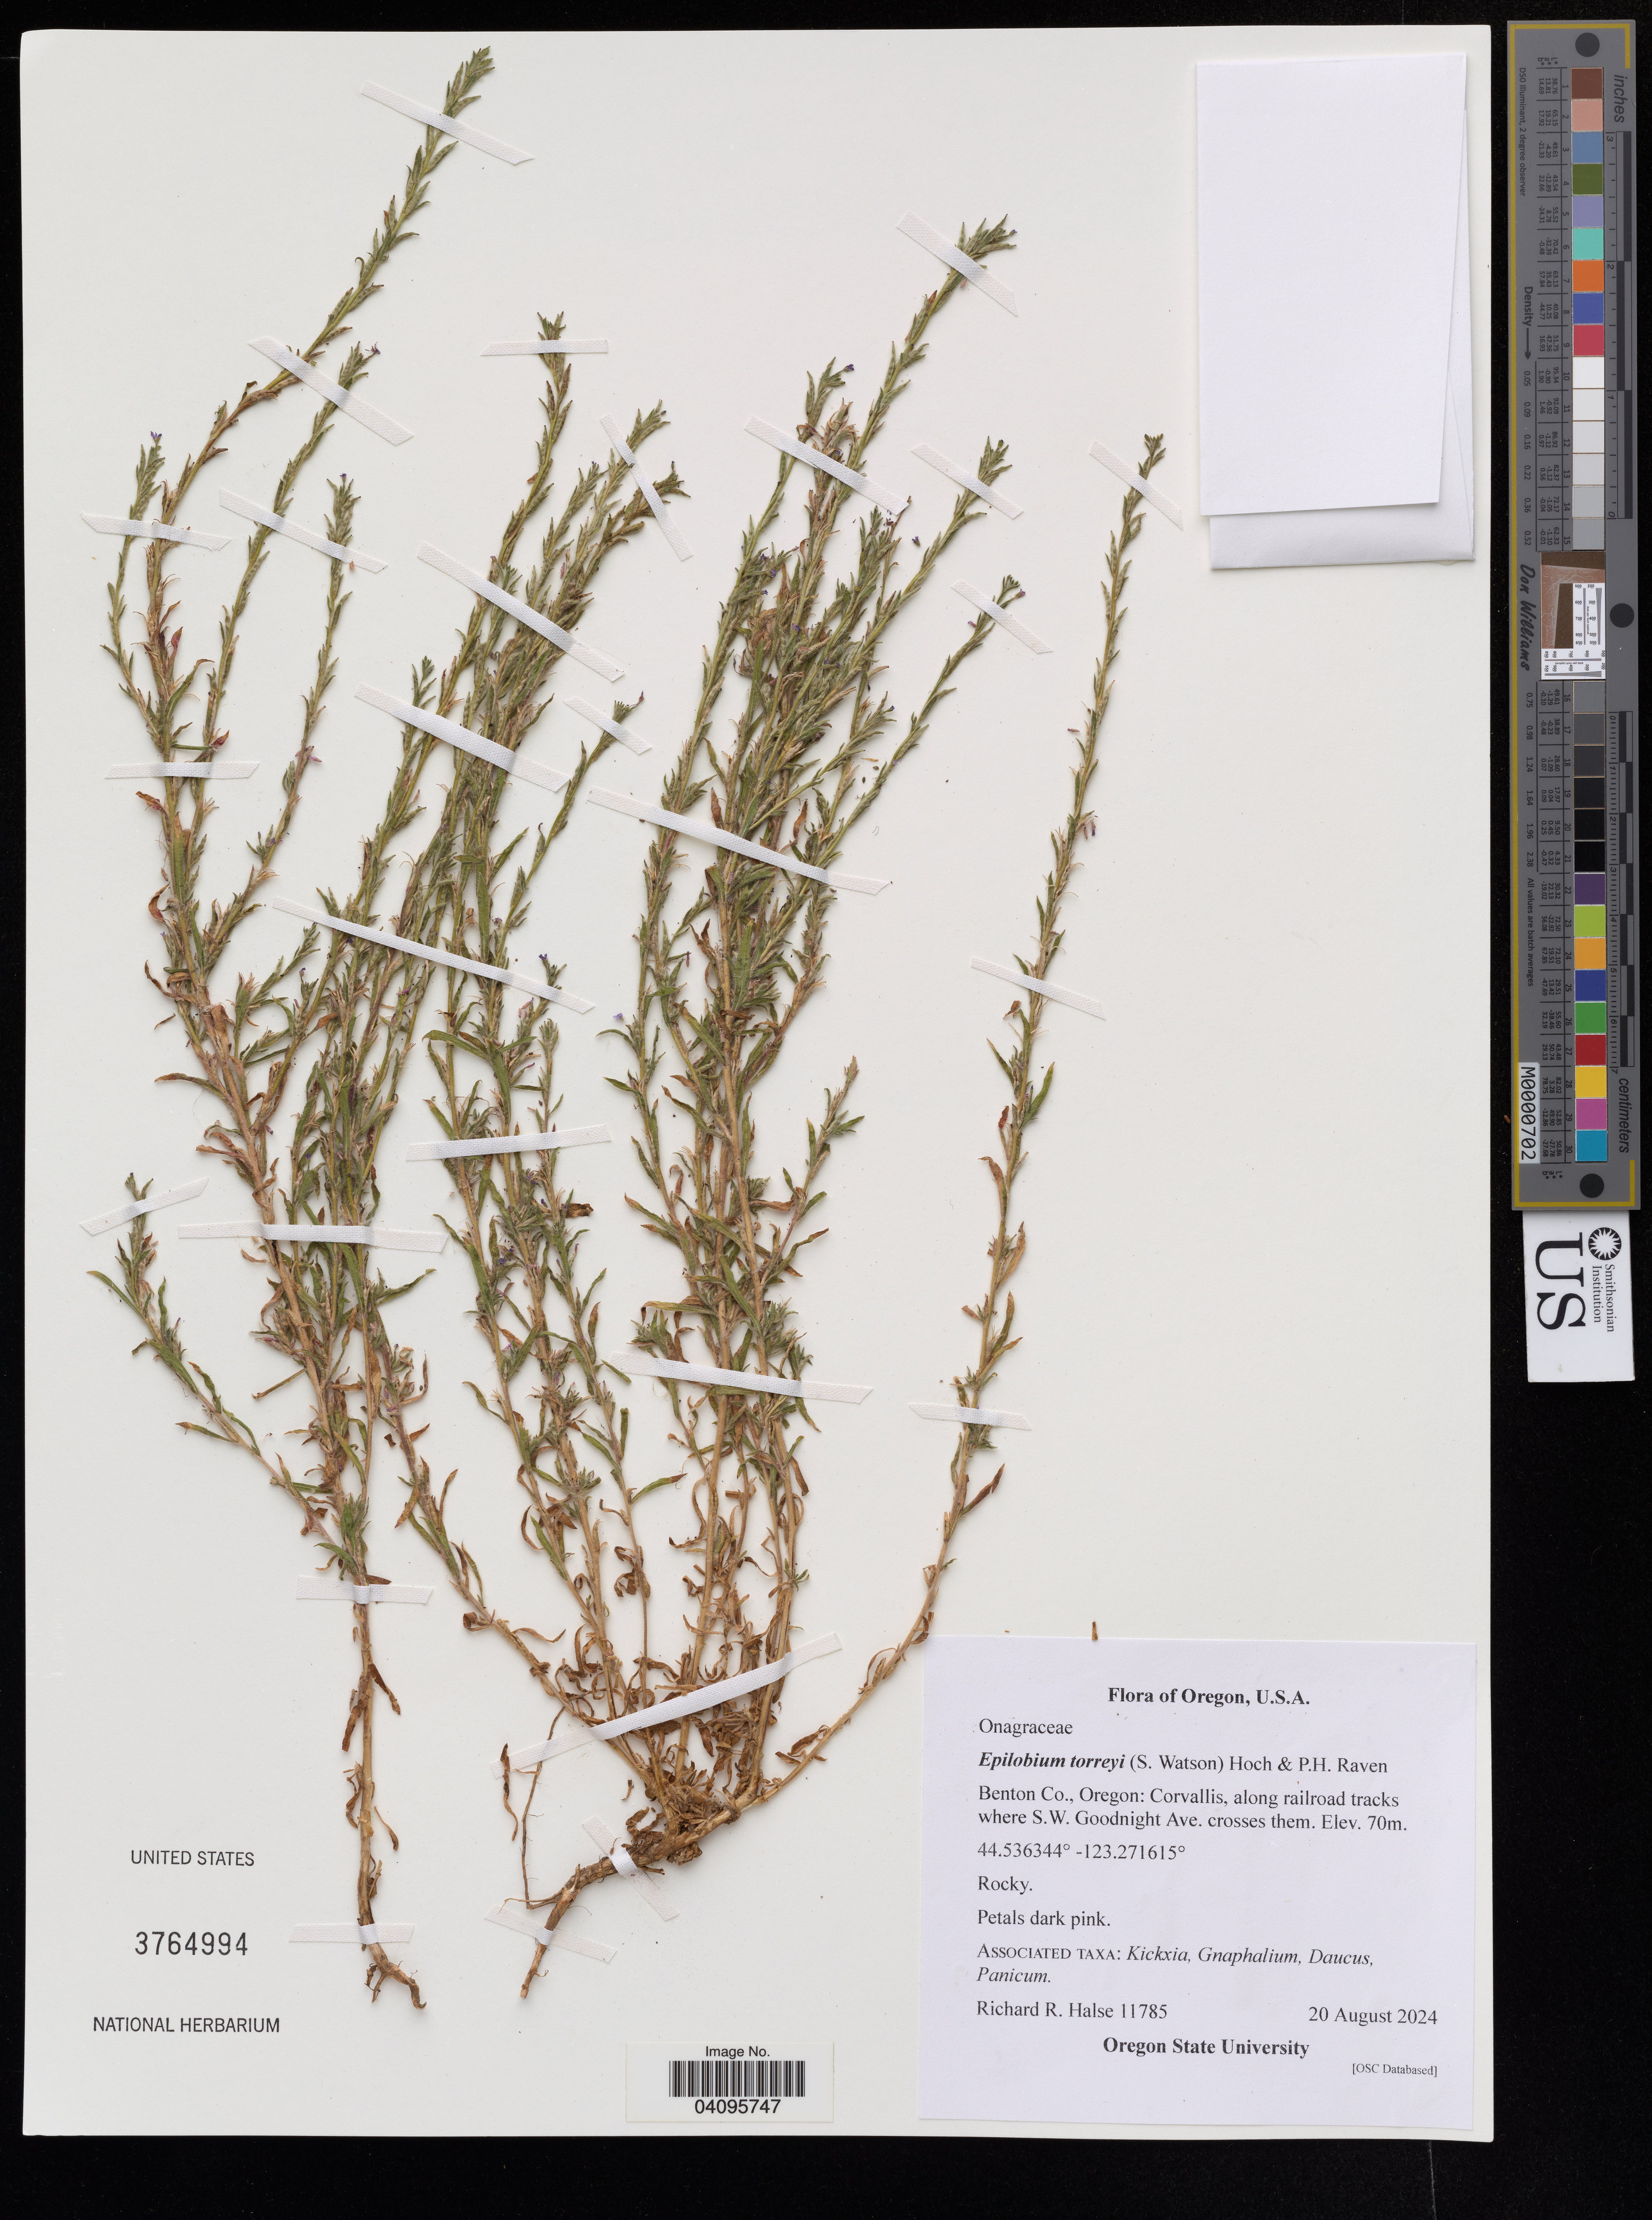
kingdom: Plantae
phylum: Tracheophyta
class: Magnoliopsida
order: Myrtales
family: Onagraceae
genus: Epilobium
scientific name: Epilobium torreyi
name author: (S. Watson) Hoch & P.H. Raven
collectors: R. Halse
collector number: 11785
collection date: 2024-08-20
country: United States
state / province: Oregon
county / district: Benton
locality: Corvallis, along railroad tracks where S.W. Goodnight Ave. crosses them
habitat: Rocky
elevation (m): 70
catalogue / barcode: US 3764994